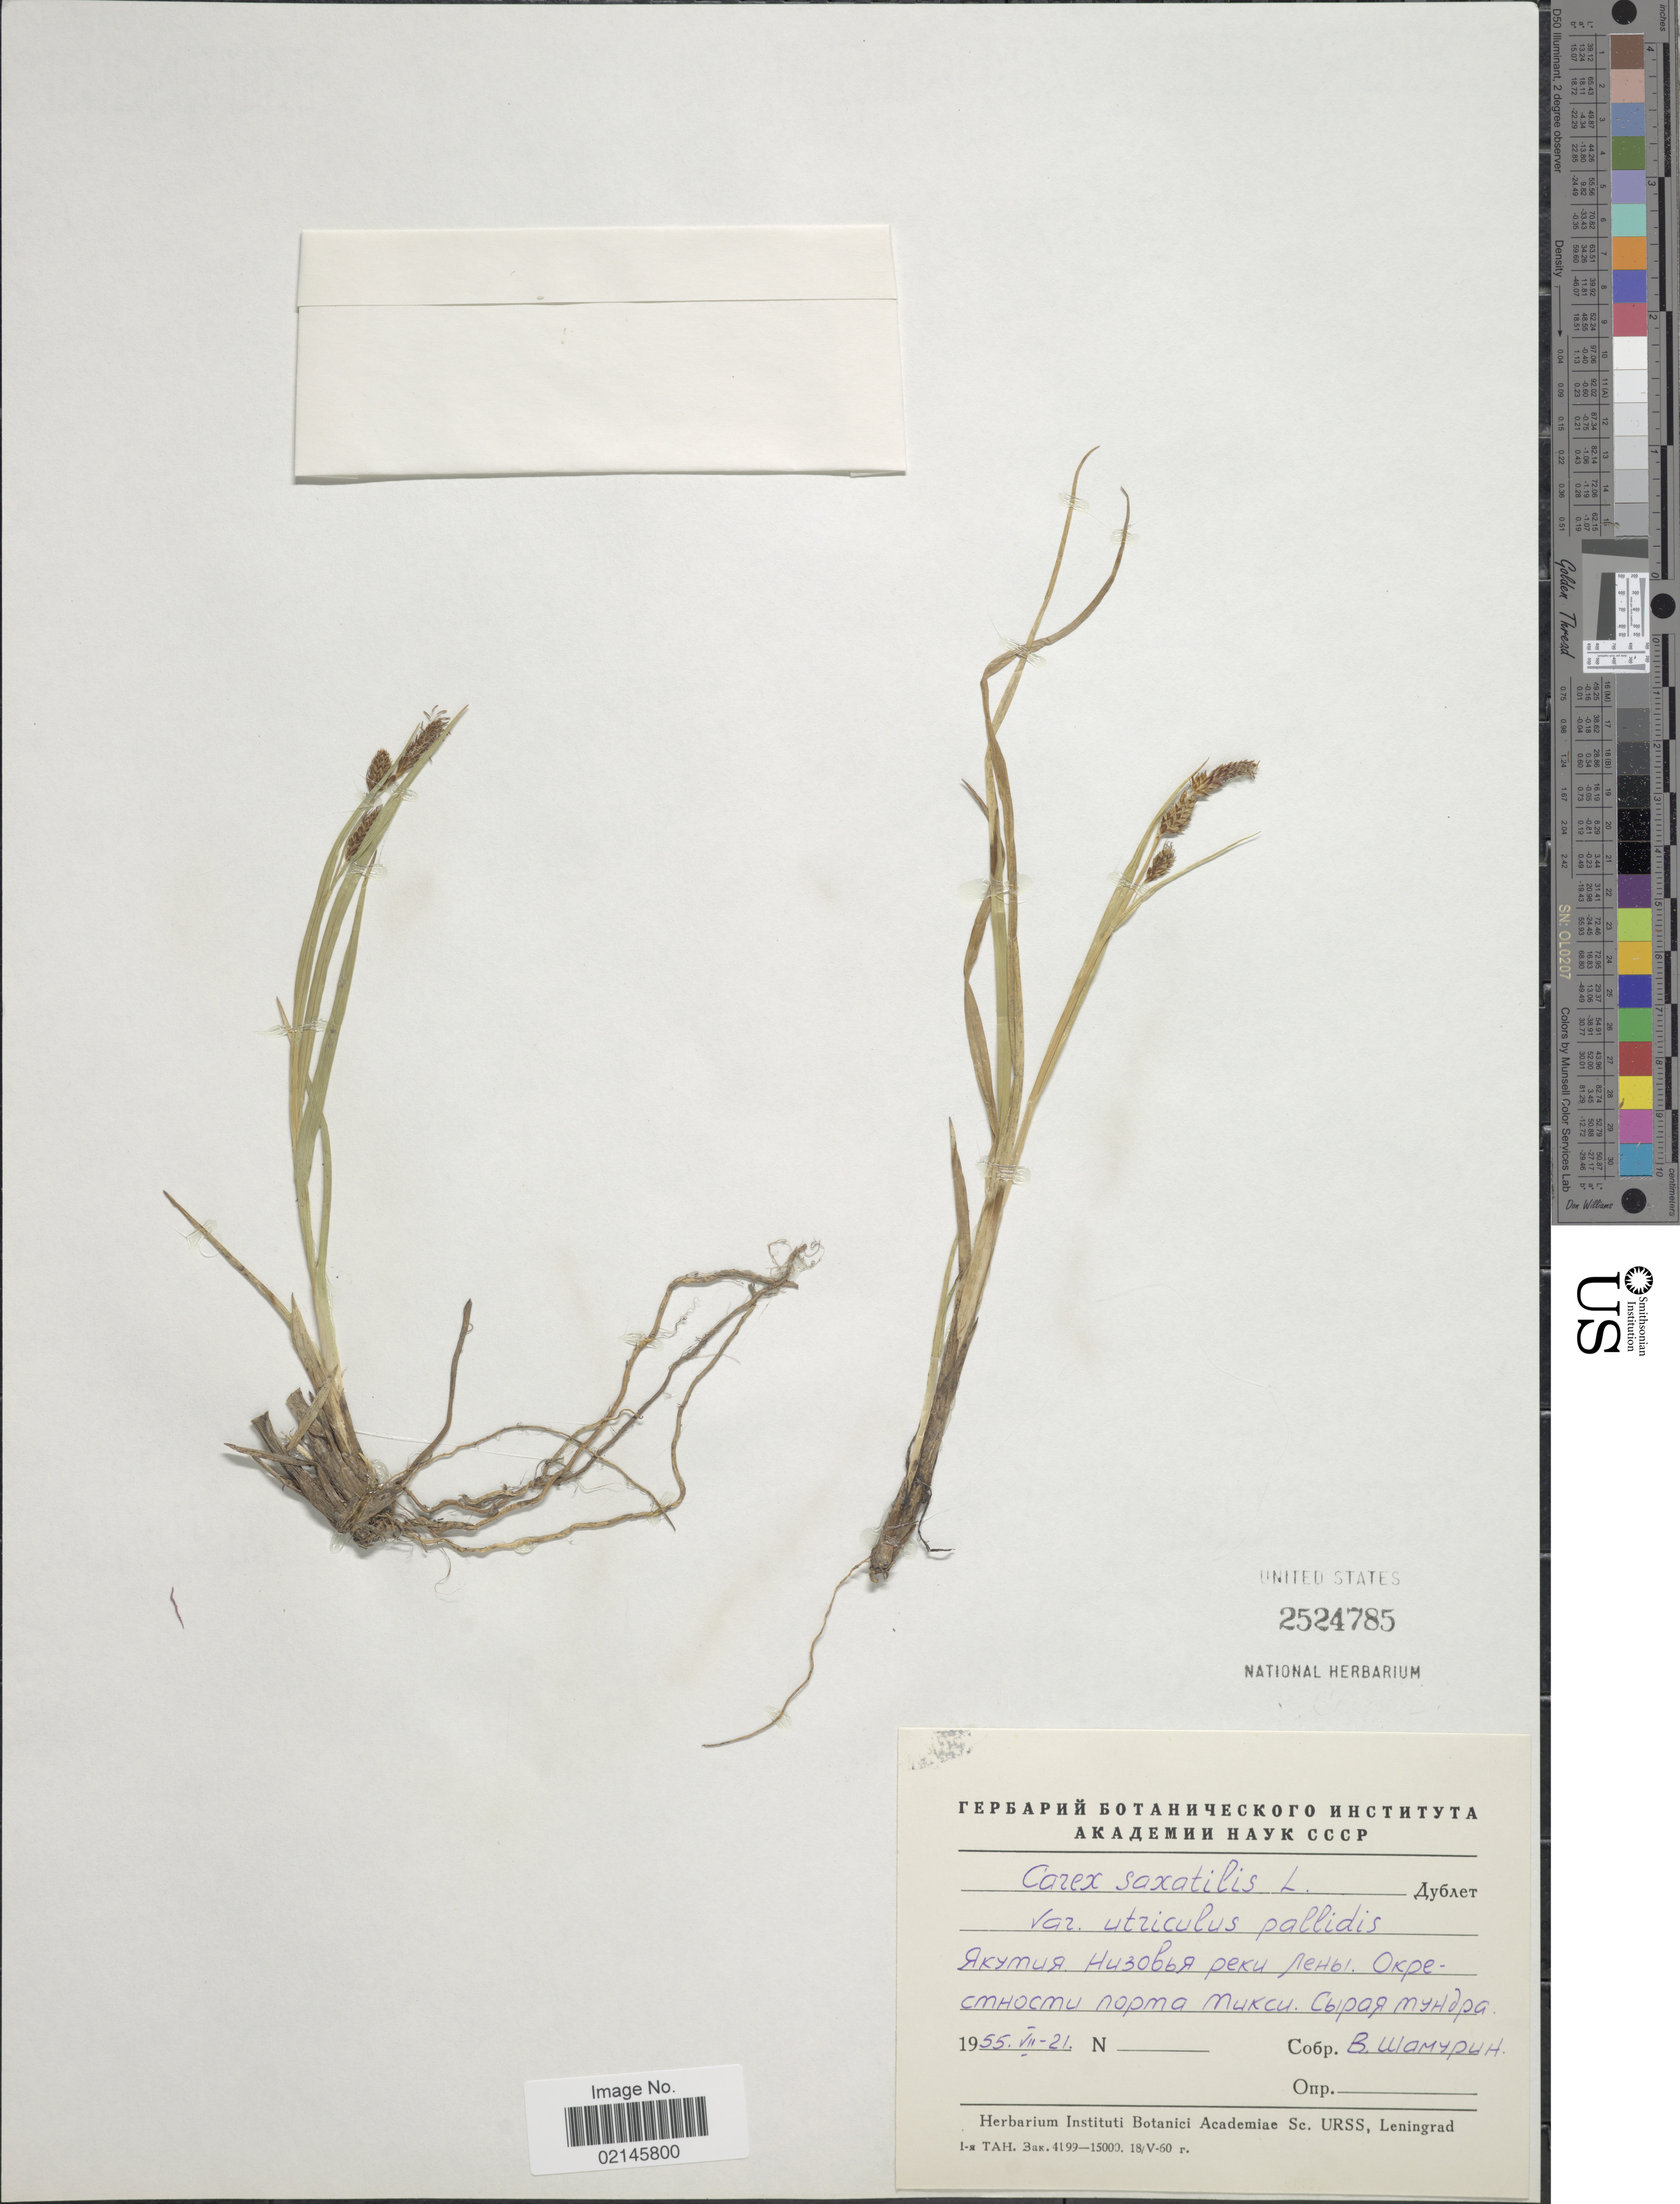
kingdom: Plantae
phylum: Tracheophyta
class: Liliopsida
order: Poales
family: Cyperaceae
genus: Carex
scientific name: Carex saxatilis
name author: L.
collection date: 1955-07-21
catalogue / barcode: US 2524785